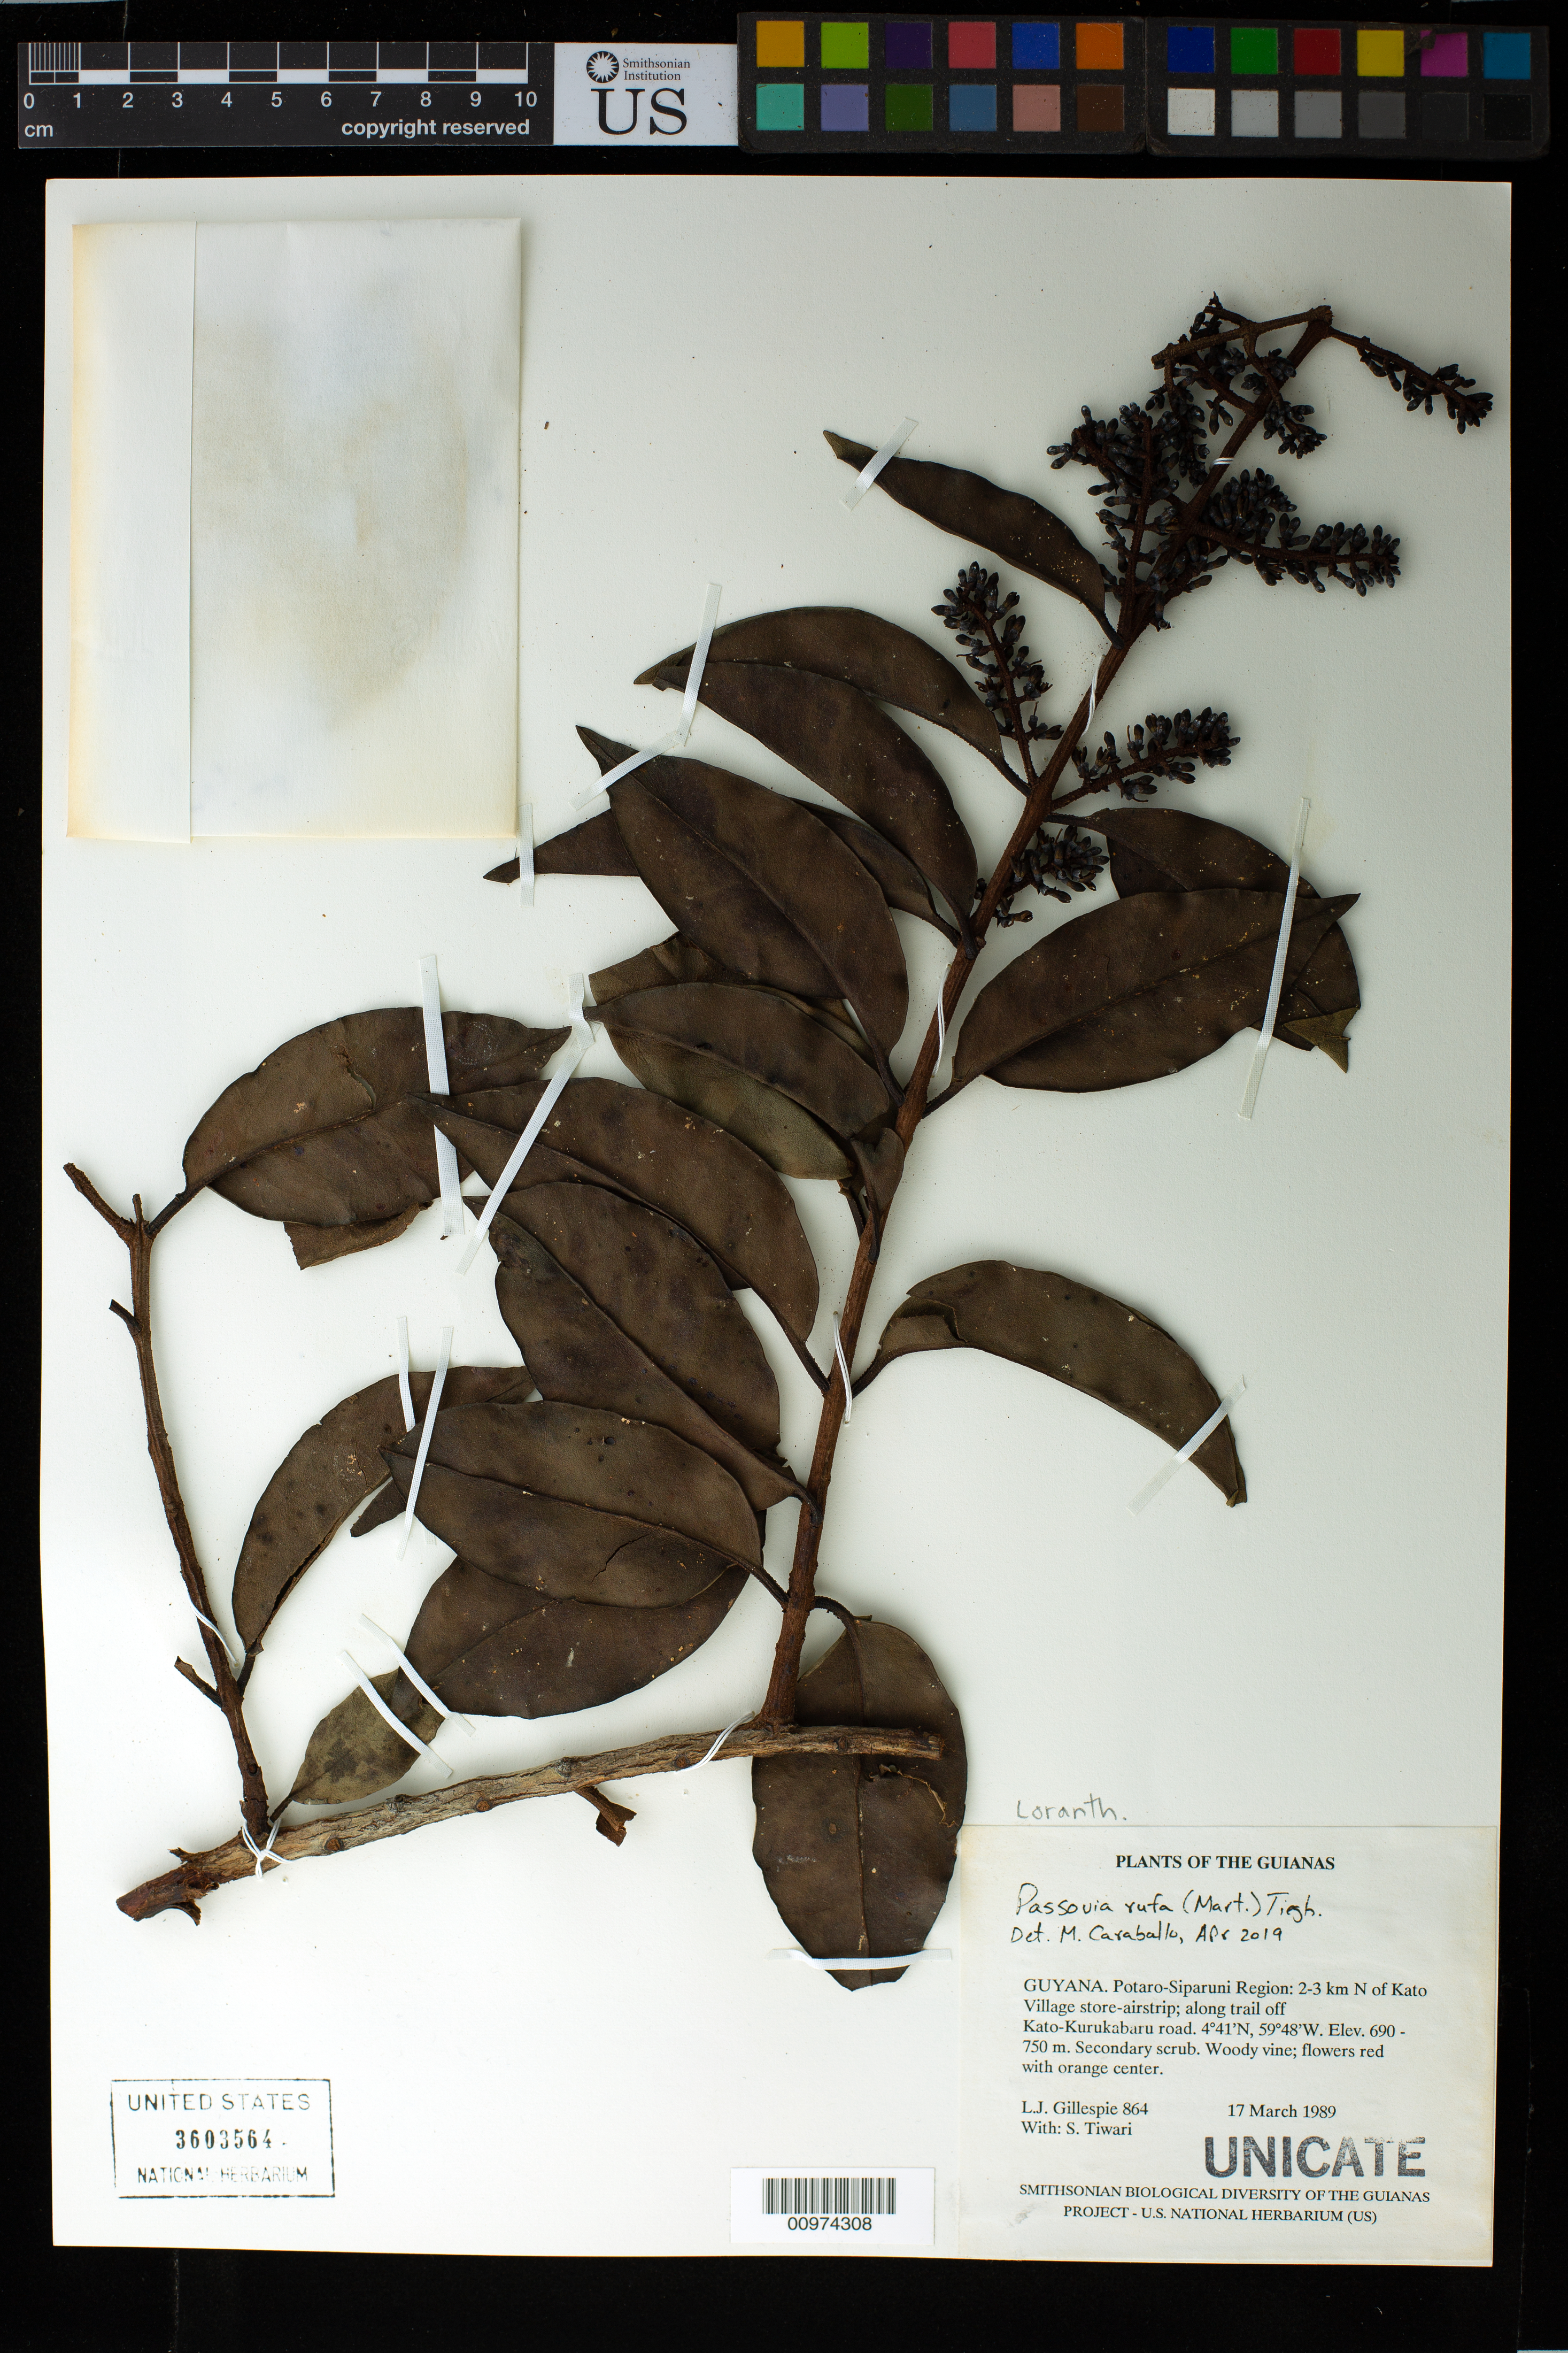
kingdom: Plantae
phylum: Tracheophyta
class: Magnoliopsida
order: Santalales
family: Loranthaceae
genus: Passovia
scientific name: Passovia rufa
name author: (Mart.) Kuijt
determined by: Caraballo-Ortiz, Marcos A., (MISS), University of Mississippi (UNITED STATES)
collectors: L. J. Gillespie & H. Persaud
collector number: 864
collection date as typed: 18 March 1989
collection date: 1989-03-18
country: Guyana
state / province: Potaro-Siparuni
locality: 1-2 km N of Kato Village store-airstrip; along trail off Kato-Kurukabaru road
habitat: Secondary scrub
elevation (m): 690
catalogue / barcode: US 3603564